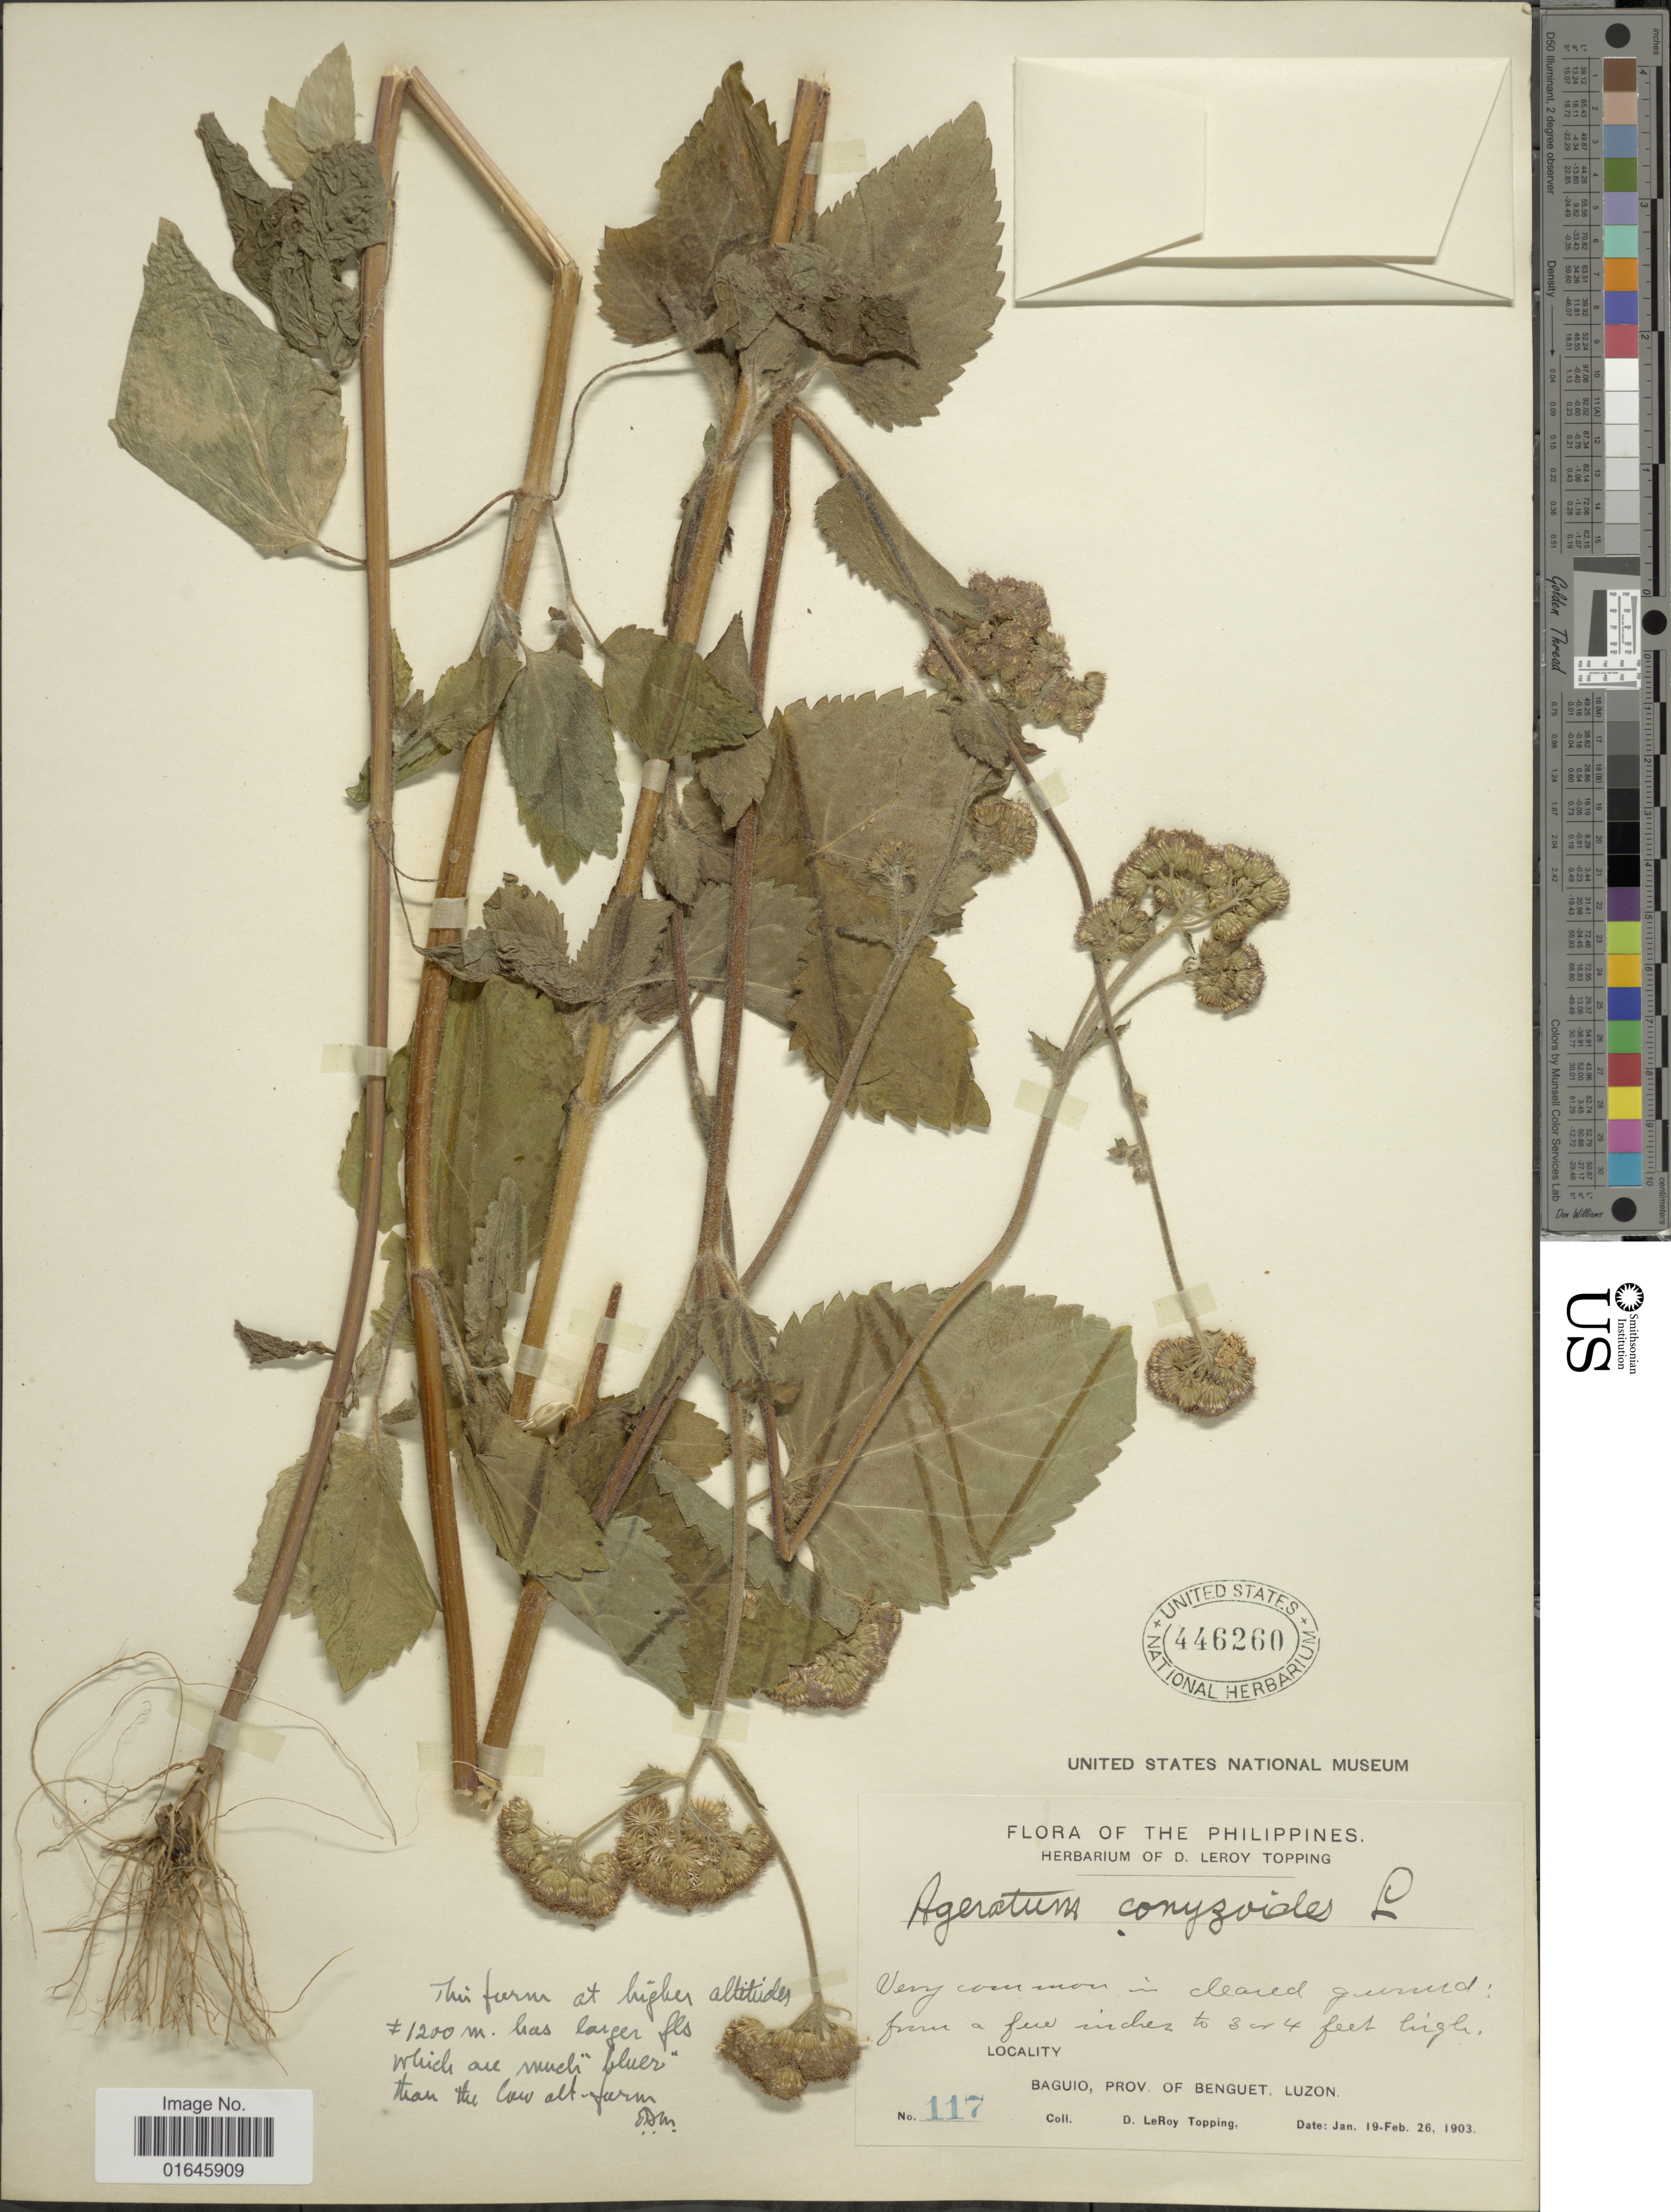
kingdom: Plantae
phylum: Tracheophyta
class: Magnoliopsida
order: Asterales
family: Asteraceae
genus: Ageratum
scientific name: Ageratum conyzoides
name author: L.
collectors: D. L. Topping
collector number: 117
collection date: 1903-01-19/1903-02-26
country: Philippines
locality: Baguio, Prov. of Benguet, Luzon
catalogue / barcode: US 446260